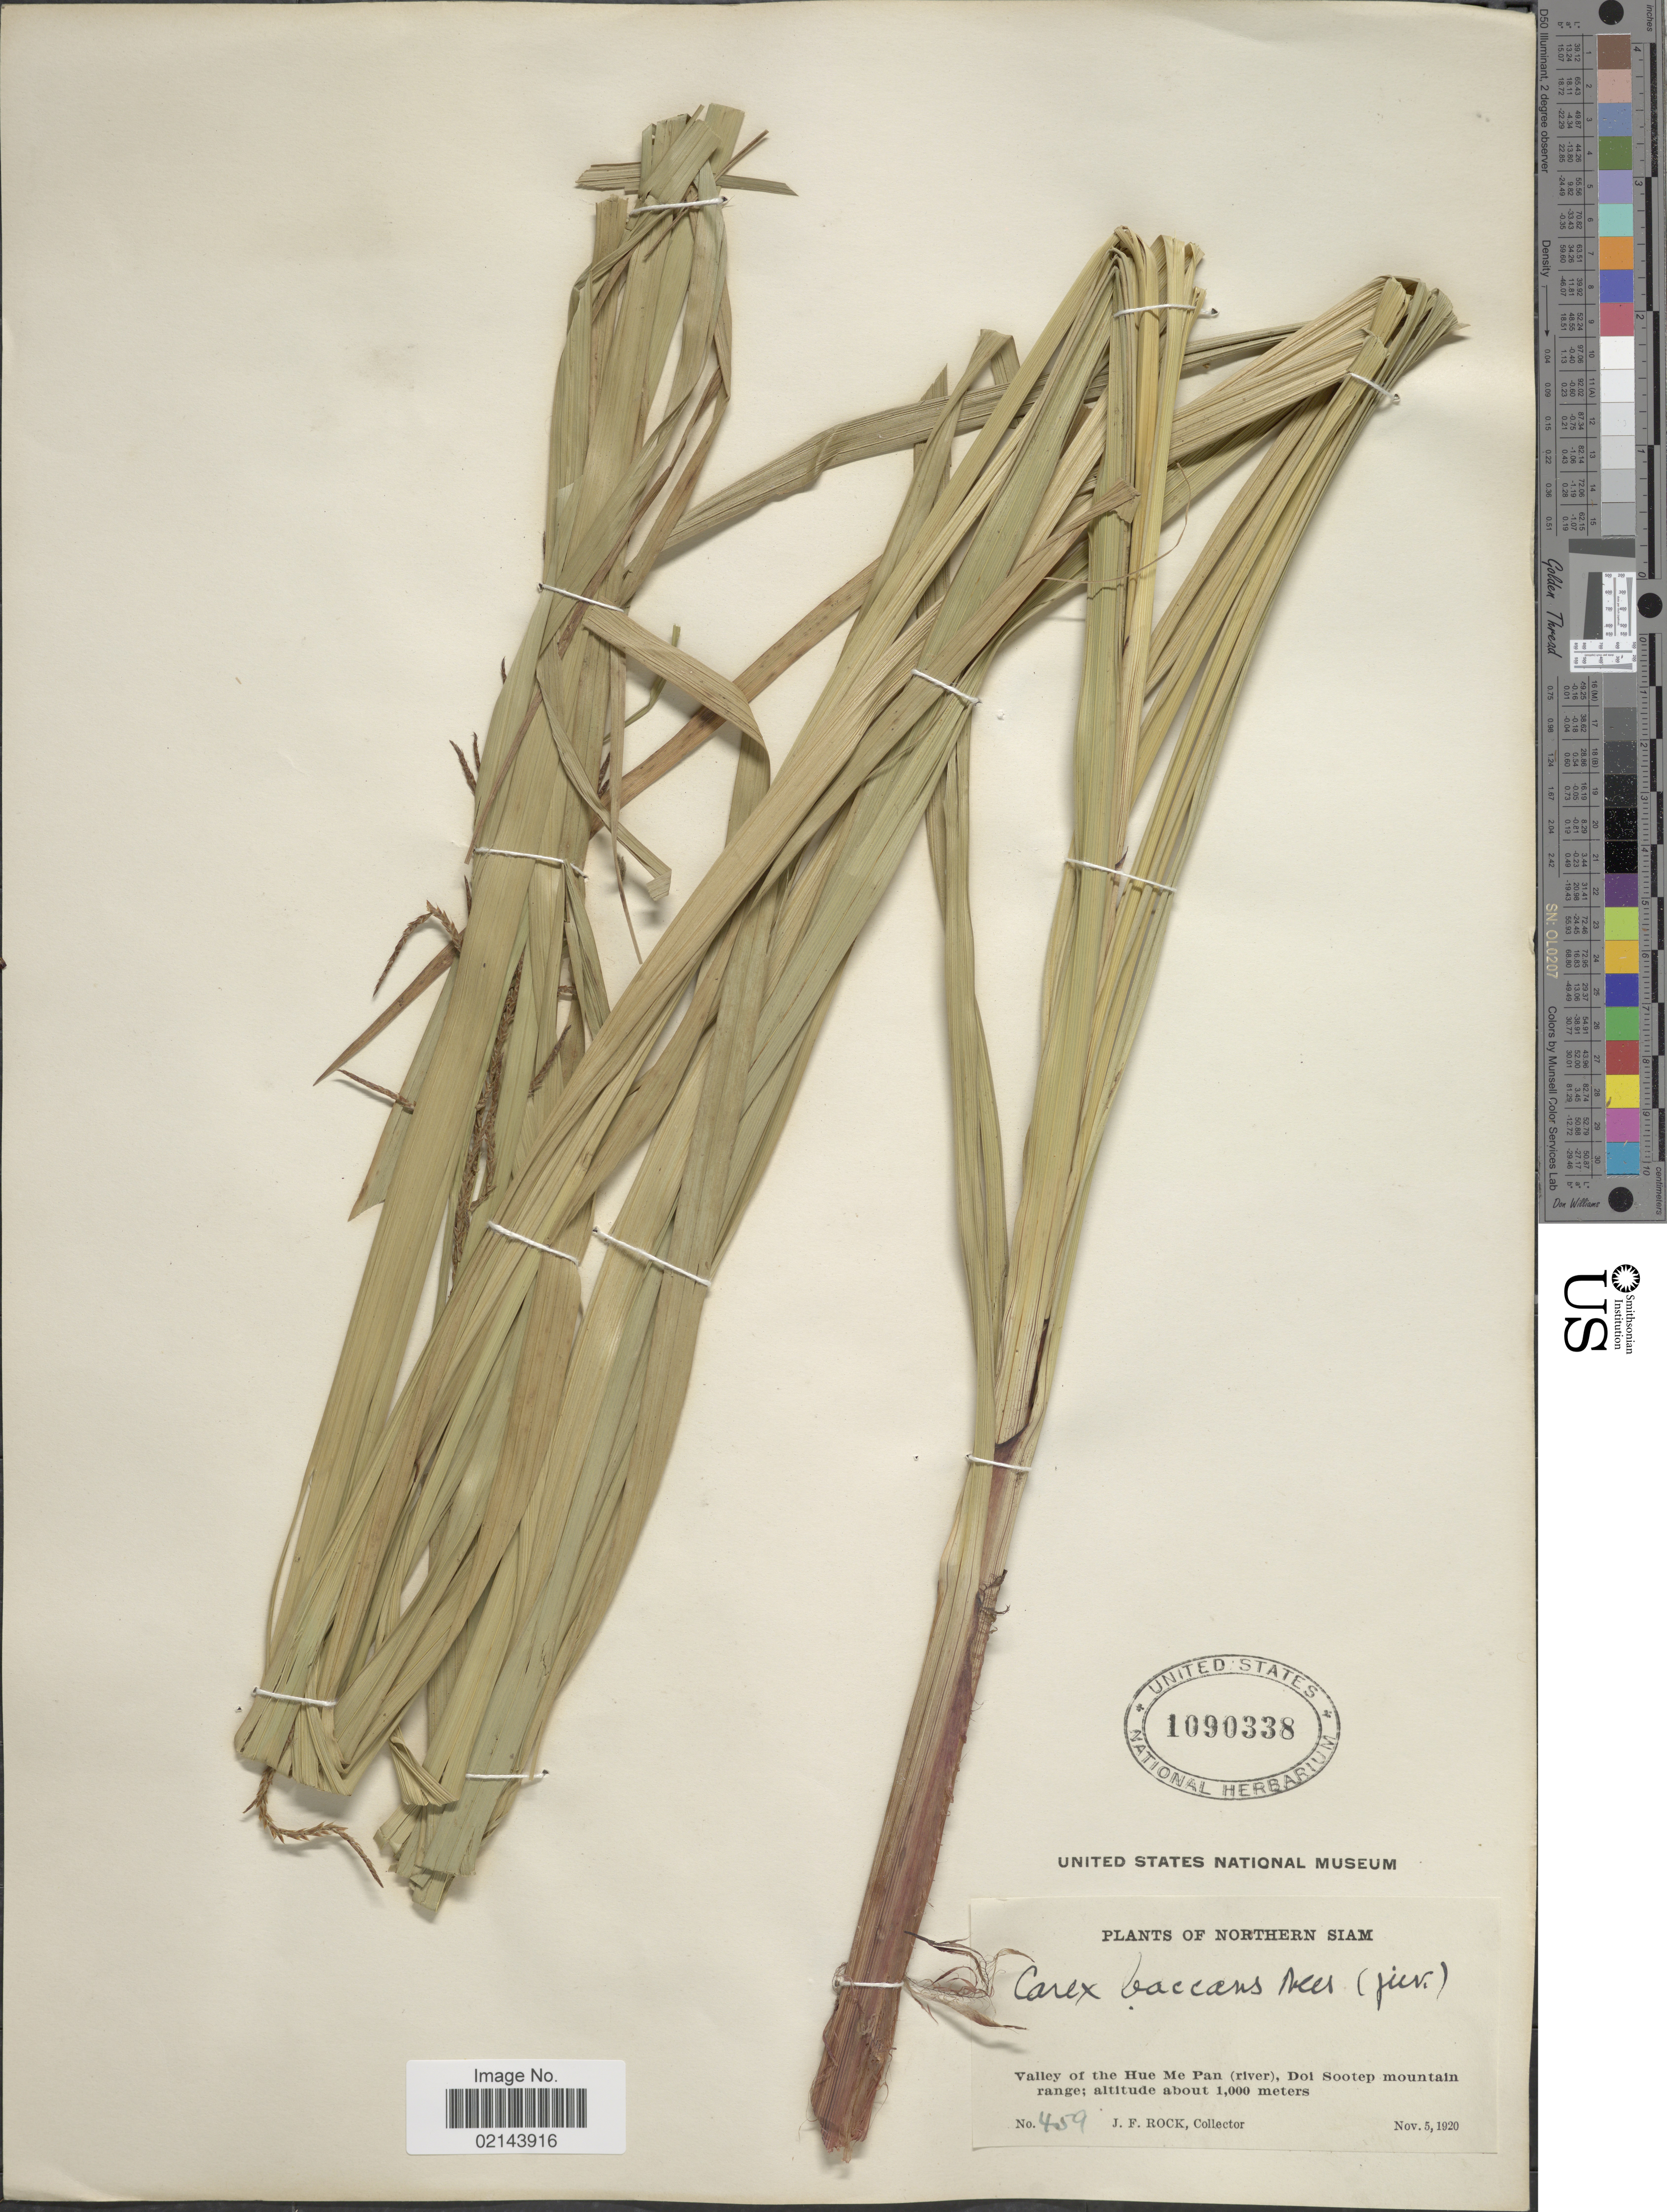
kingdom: Plantae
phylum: Tracheophyta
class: Liliopsida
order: Poales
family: Cyperaceae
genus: Carex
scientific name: Carex baccans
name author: Nees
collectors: J. Rock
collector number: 459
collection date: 1920-11-05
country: Thailand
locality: Northern Siam. Valley of the Hue Me Pan (river), Doi Sootep mountain range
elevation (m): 1000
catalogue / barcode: US 1090338